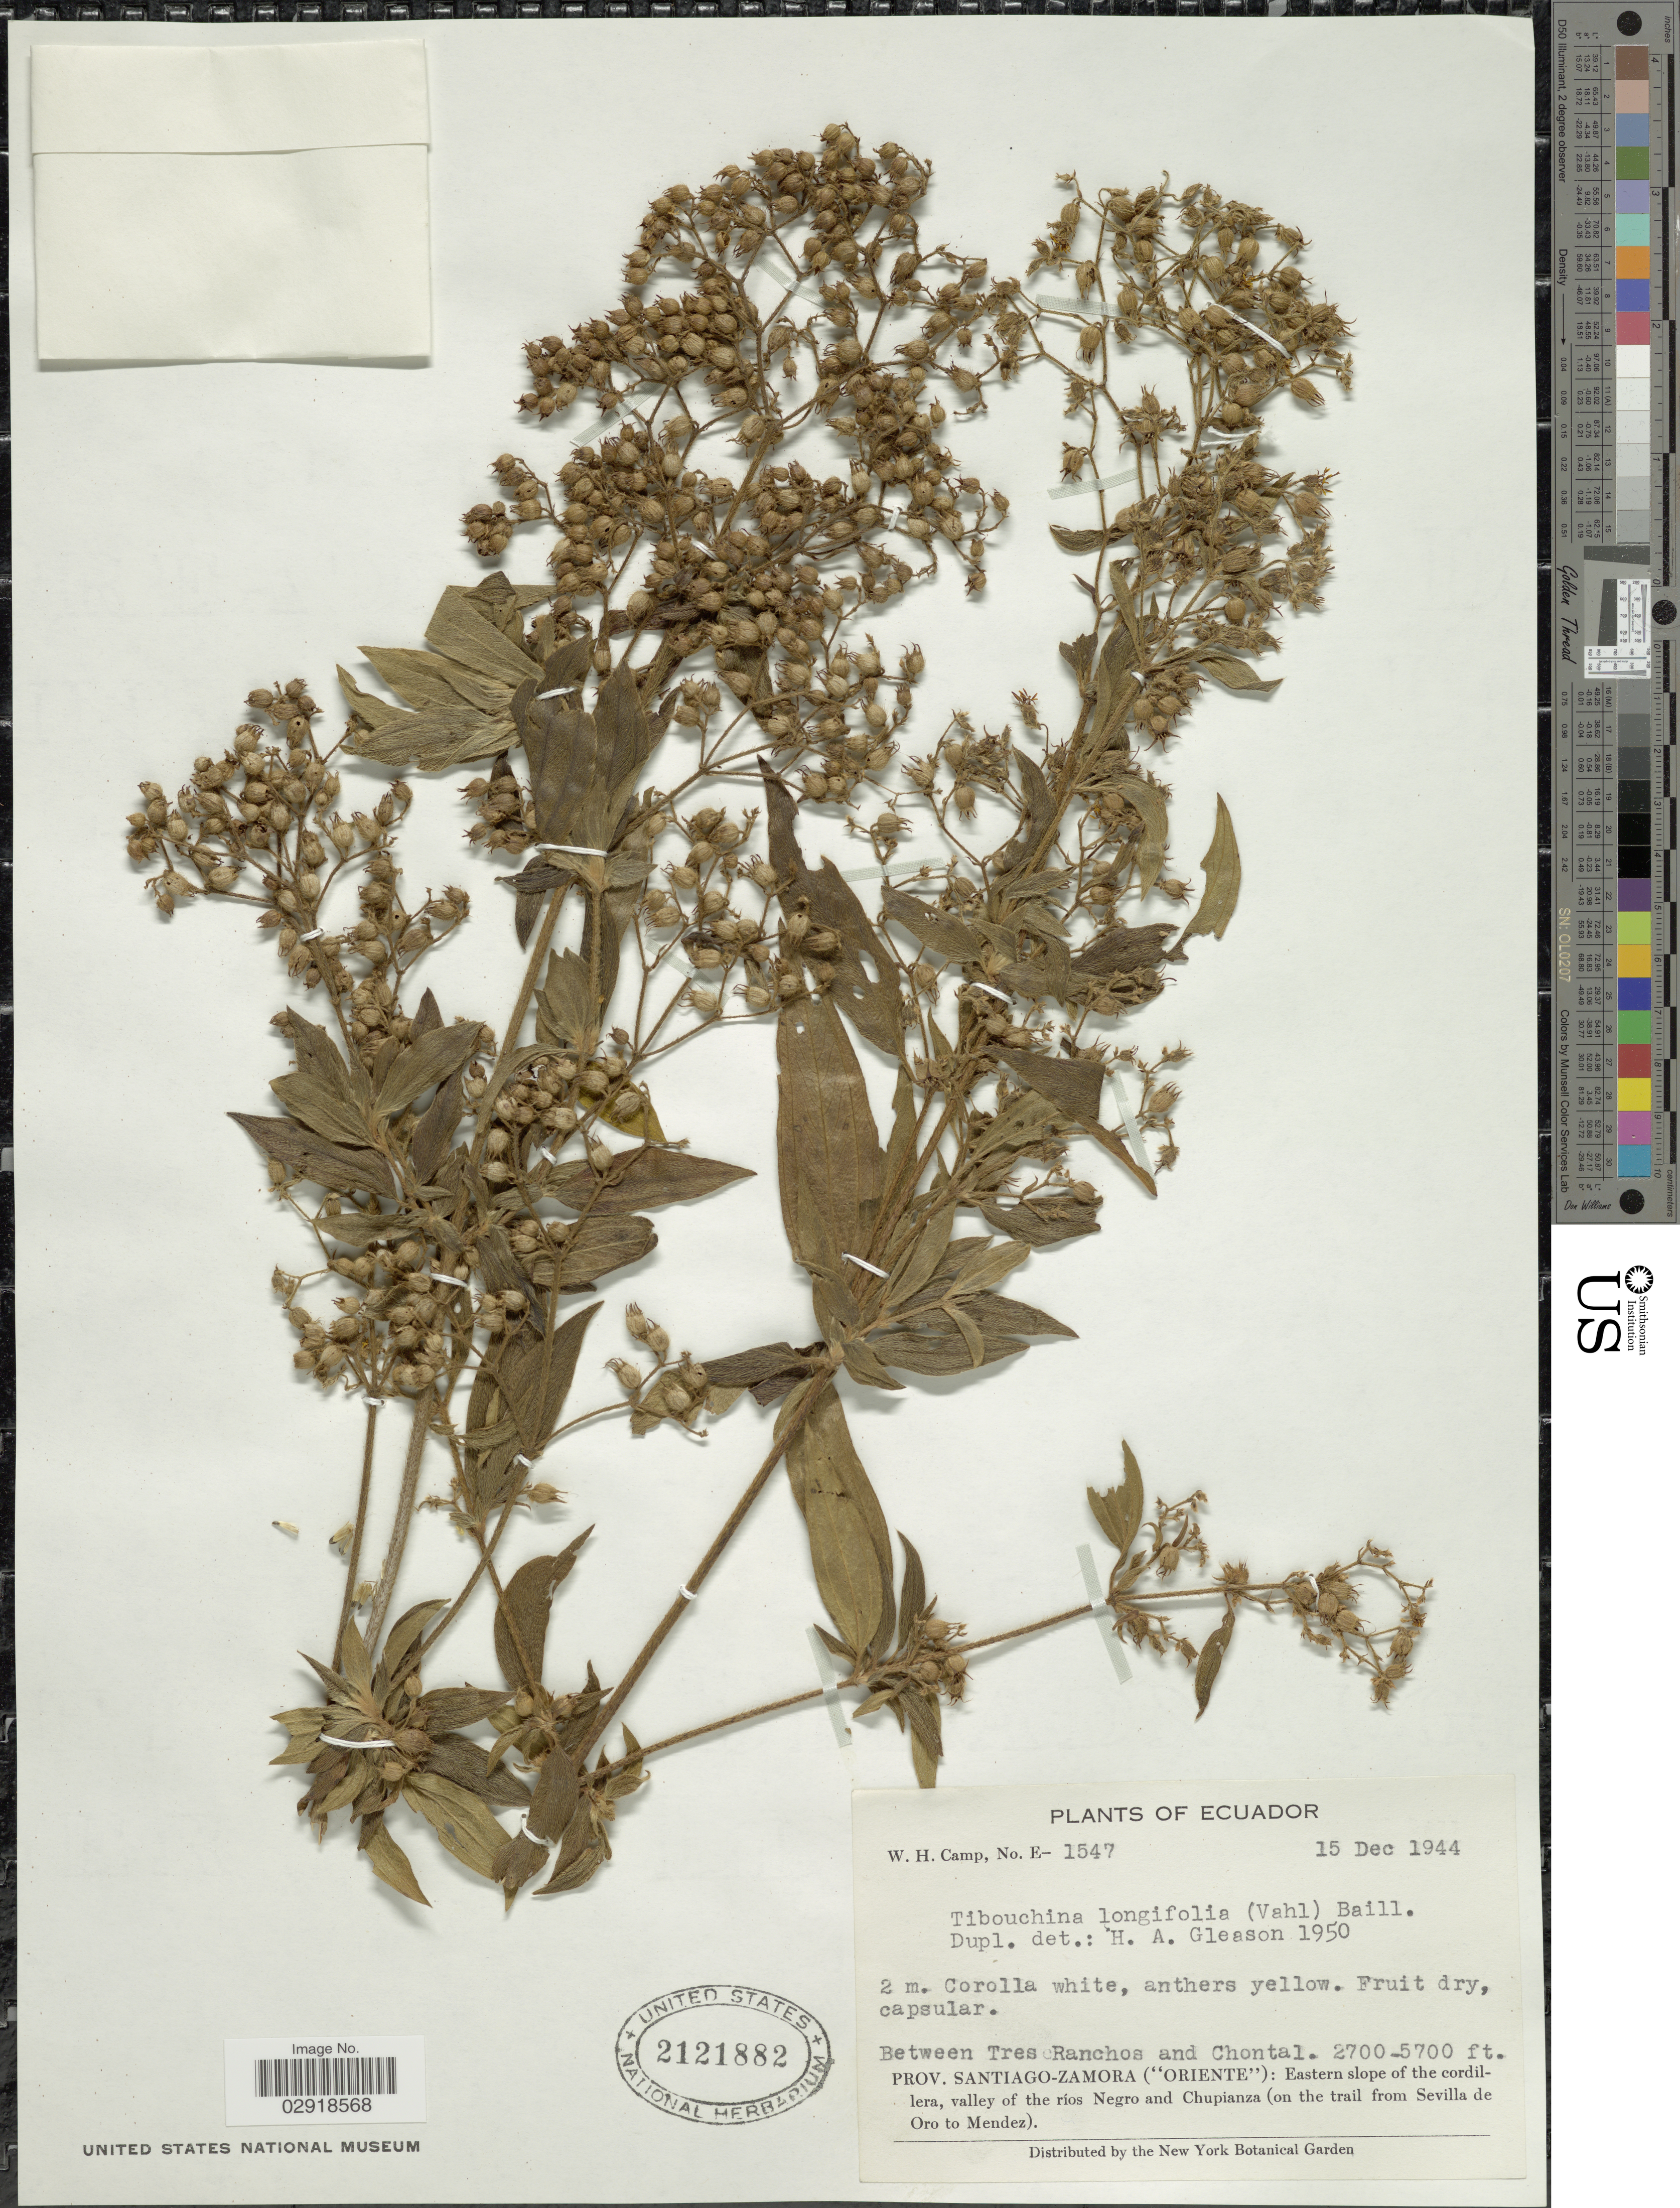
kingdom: Plantae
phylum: Tracheophyta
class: Magnoliopsida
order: Myrtales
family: Melastomataceae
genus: Chaetogastra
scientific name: Chaetogastra longifolia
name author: (Vahl) DC.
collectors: W. H. Camp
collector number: E-1547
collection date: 1944-12-15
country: Ecuador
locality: Between Tres Ranchos and Chontal. Prov. Santiago-Zamora ("Oriente"); Eastern slope of the cordillera, valley of the ríos Negro and Chupianza (on the trail from Sevilla de Oro to Mendez).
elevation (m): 823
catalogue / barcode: US 2121882